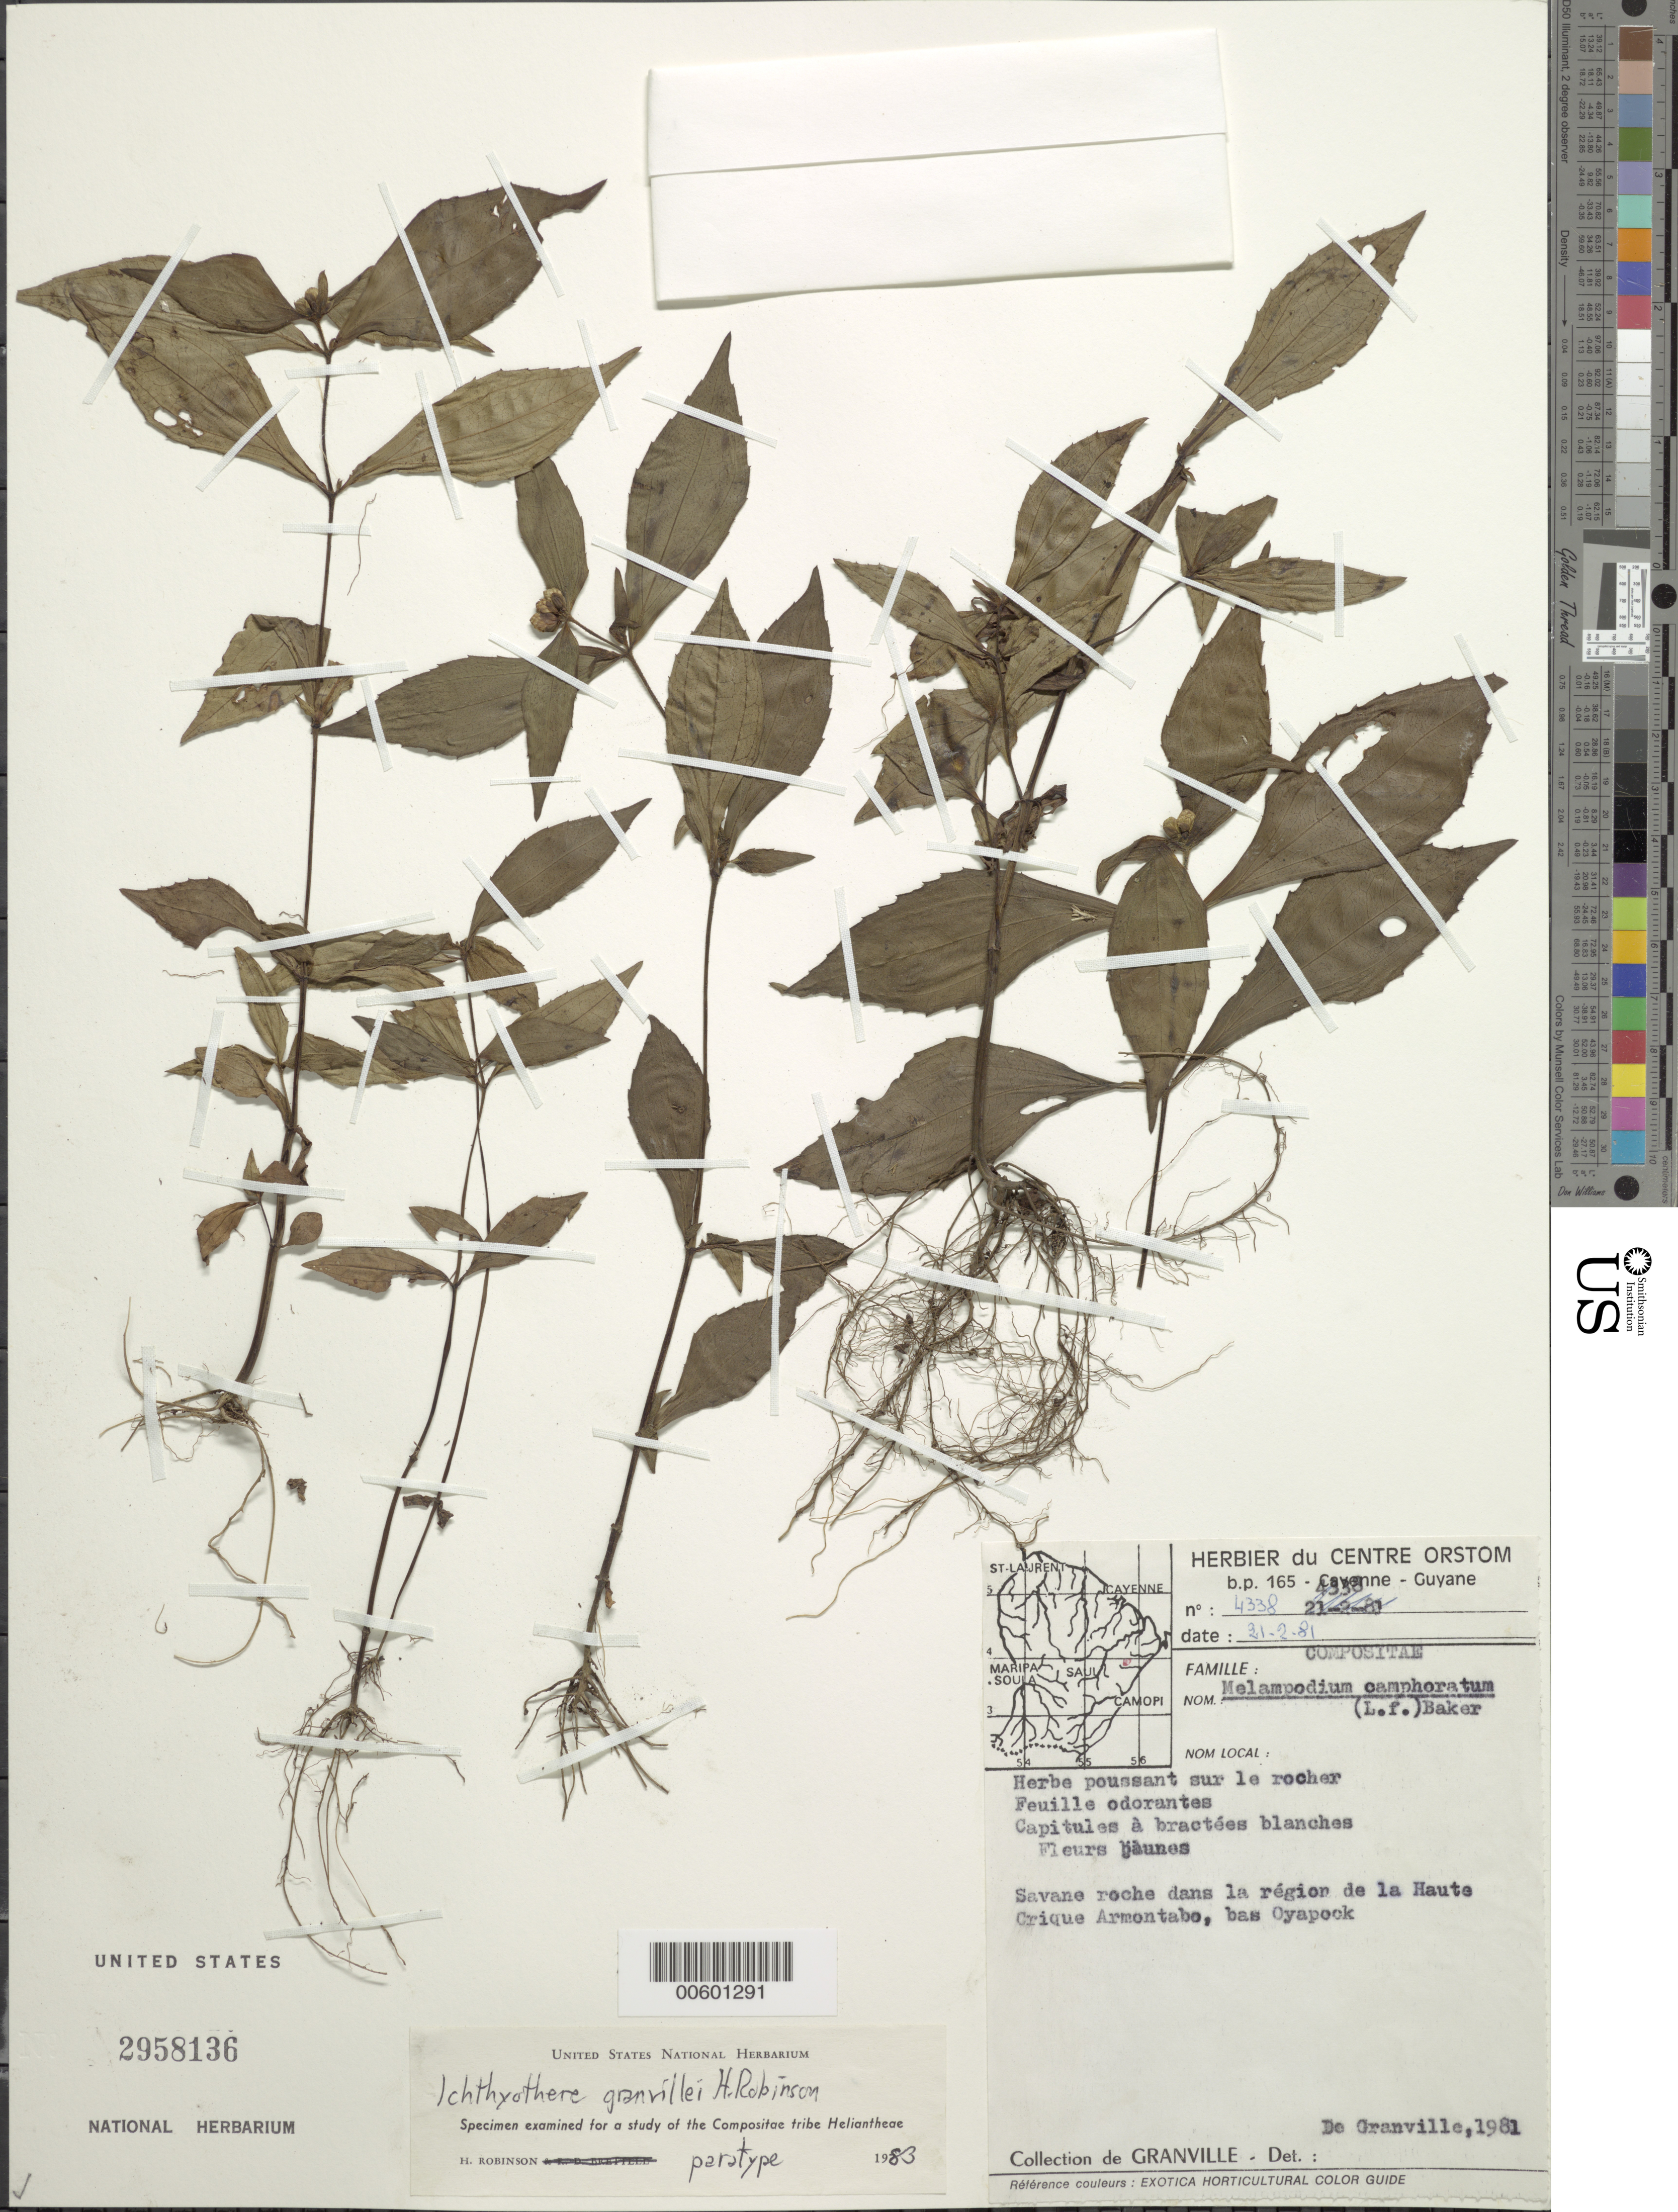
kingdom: Plantae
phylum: Tracheophyta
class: Magnoliopsida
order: Asterales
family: Asteraceae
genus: Ichthyothere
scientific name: Ichthyothere granvillei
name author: H. Rob.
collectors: J.-J. de Granville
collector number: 4338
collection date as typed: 21-Feb-81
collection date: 1981-02-21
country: French Guiana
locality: Haute Crique Armontabo, bas Oyapock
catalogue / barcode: US 2958136